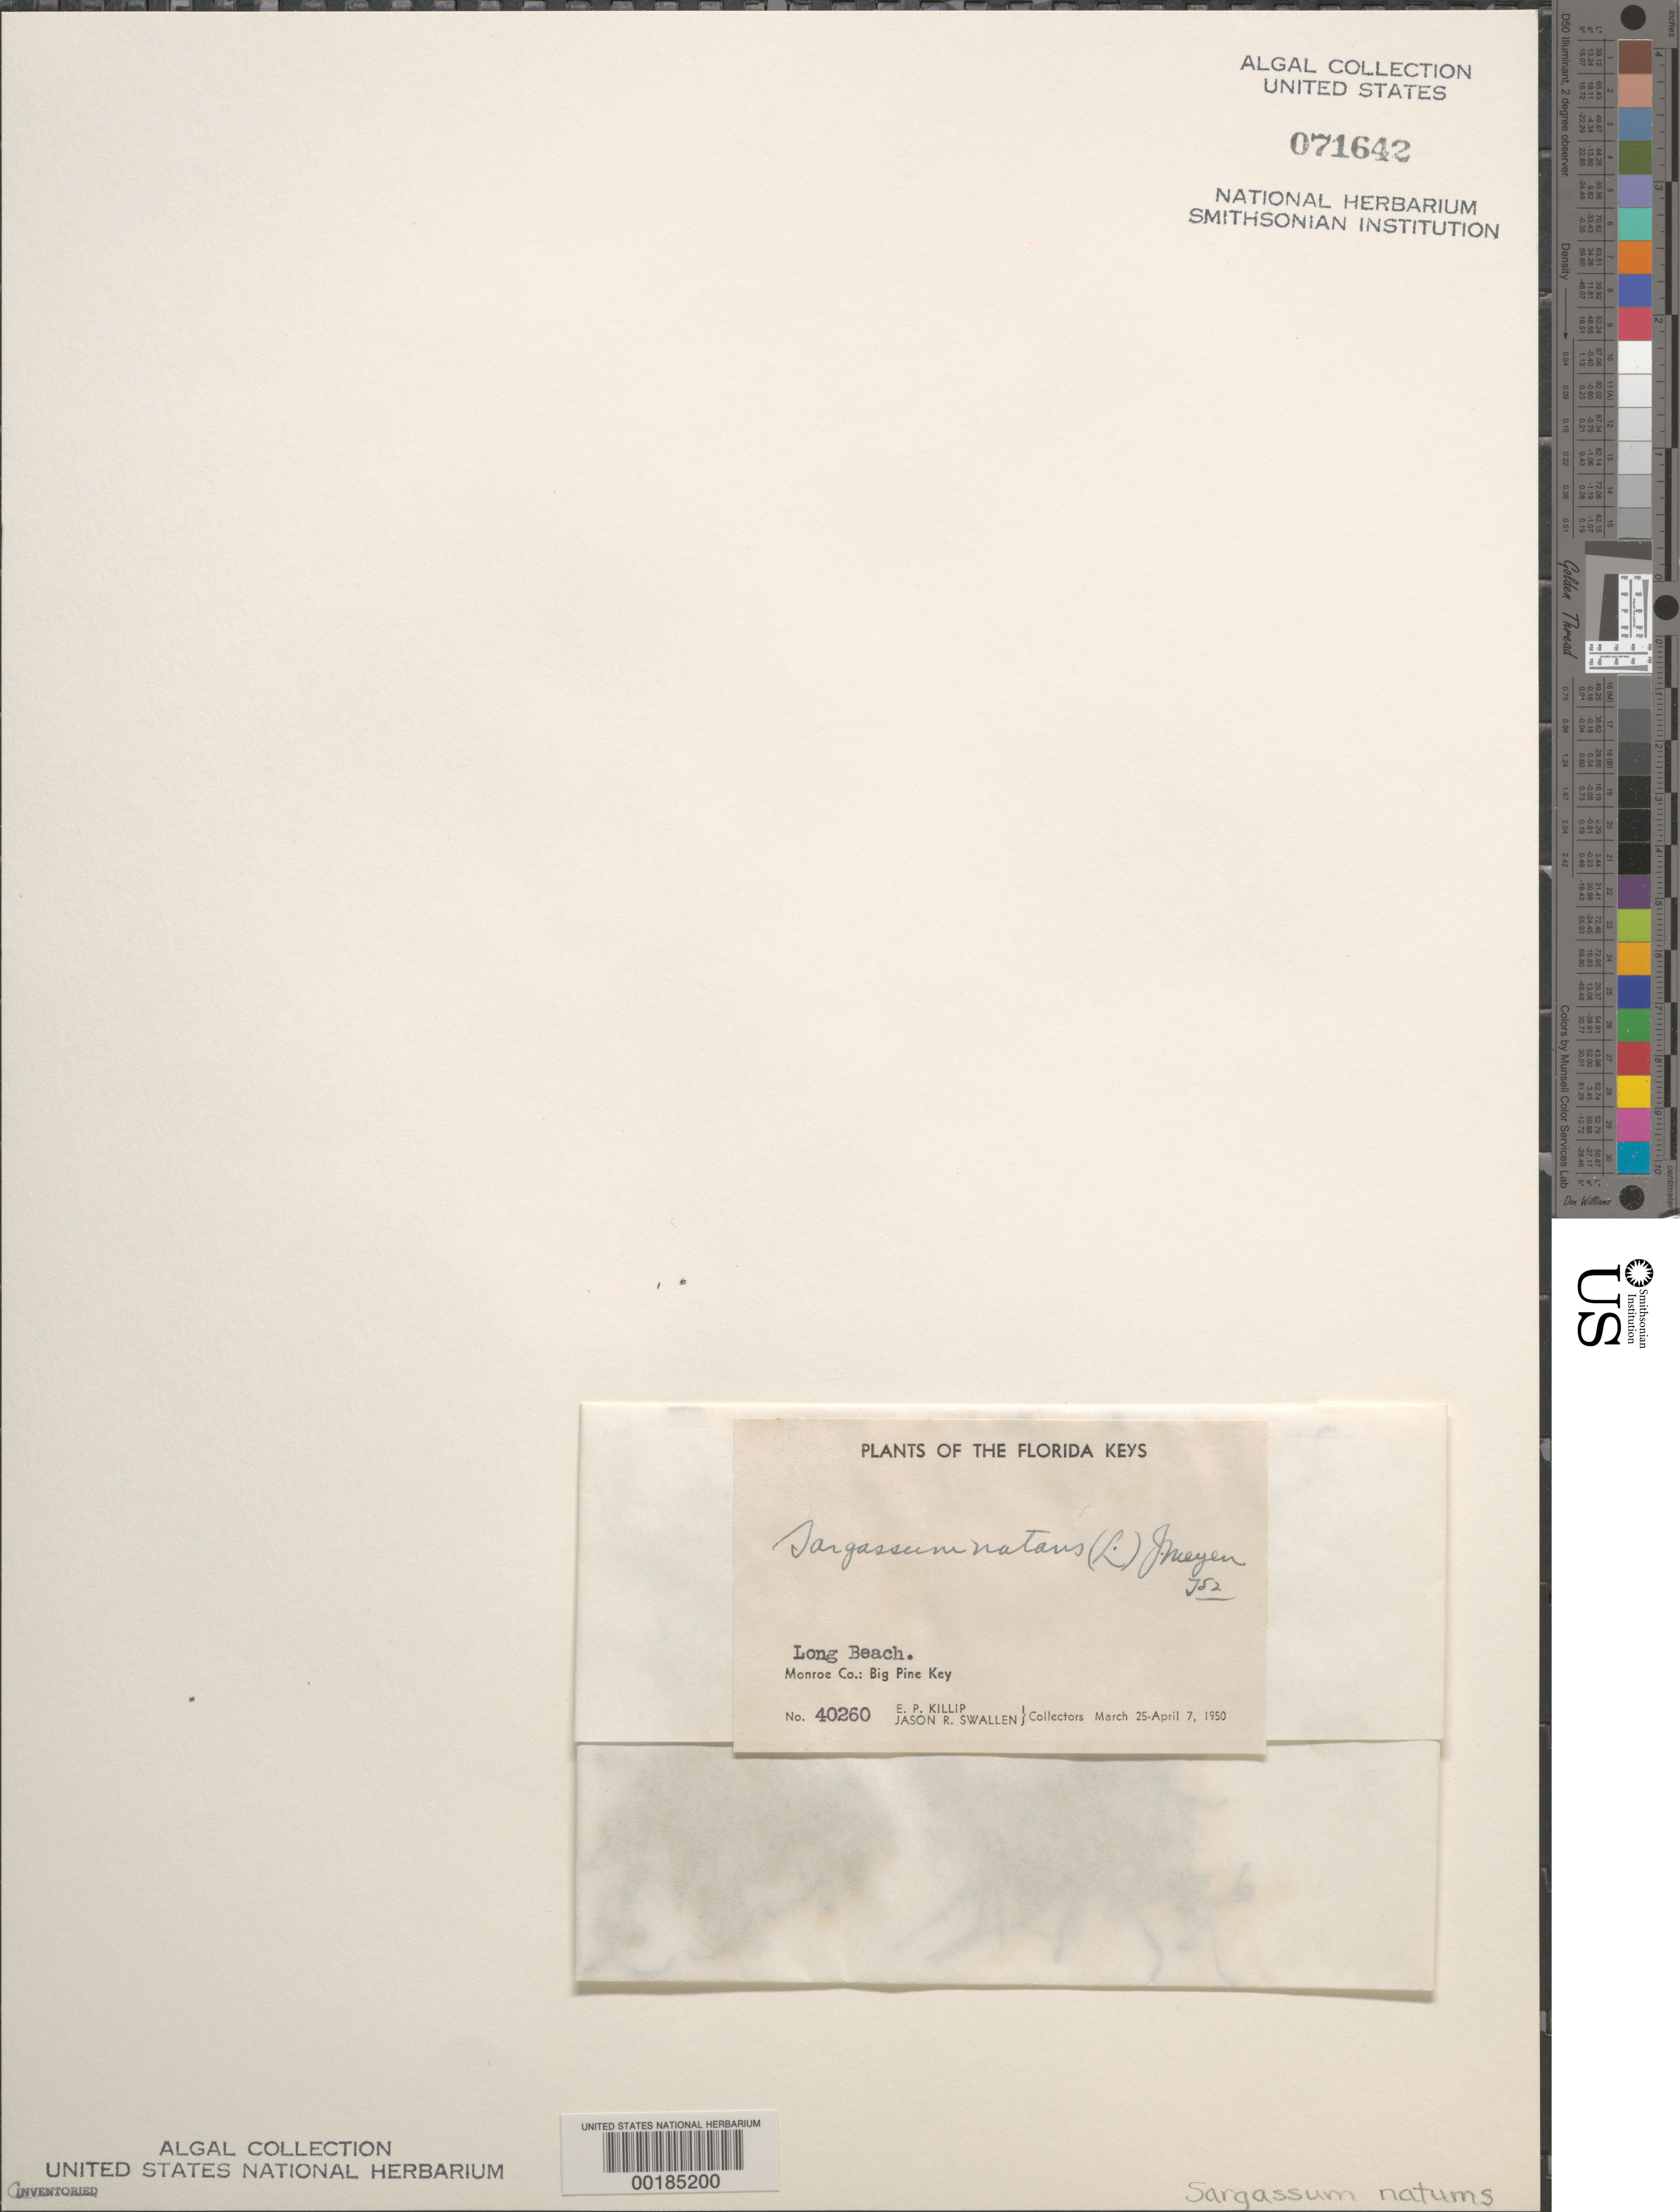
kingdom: Chromista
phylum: Ochrophyta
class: Phaeophyceae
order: Fucales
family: Sargassaceae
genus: Sargassum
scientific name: Sargassum natans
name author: (L.) Gaillon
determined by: Taylor, William R.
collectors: E. P. Killip & J. R. Swallen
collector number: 40260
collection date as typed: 25 Mar 1950 TO 07 Apr 1950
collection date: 1950-03-25/1950-04-07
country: United States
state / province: Florida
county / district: Monroe County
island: Big Pine Key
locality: Long Beach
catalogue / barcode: US 71642